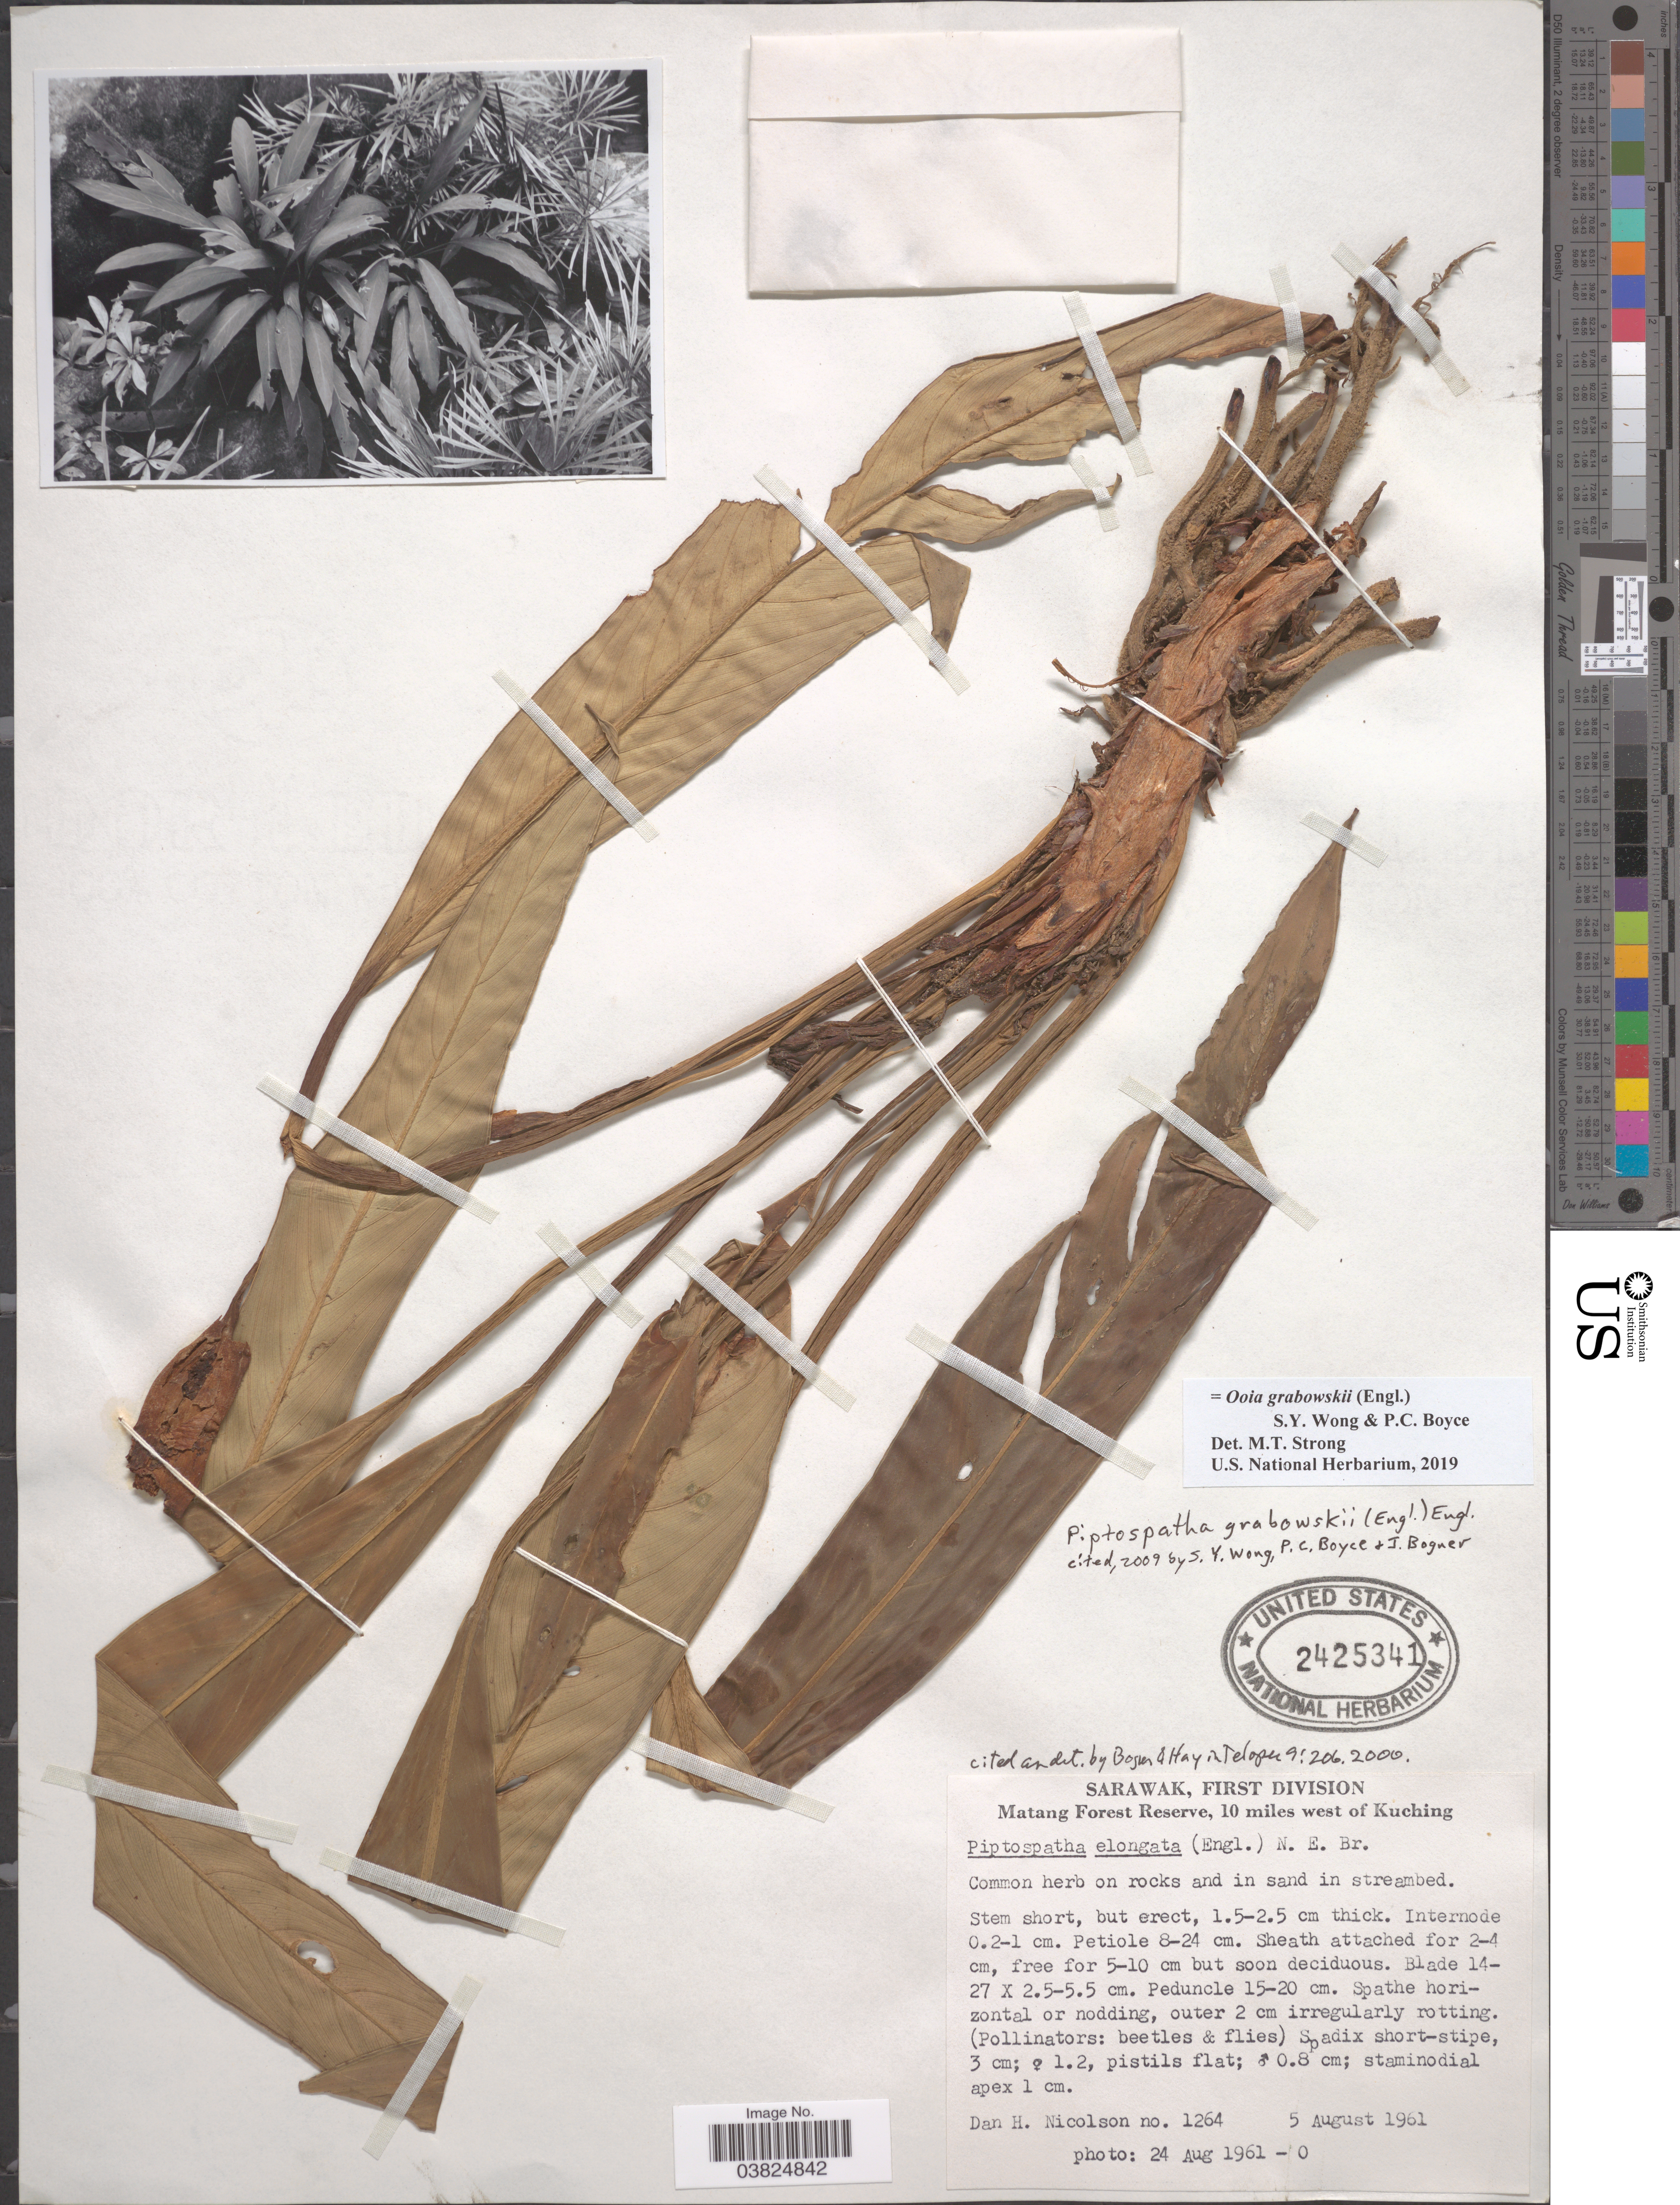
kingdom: Plantae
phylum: Tracheophyta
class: Liliopsida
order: Alismatales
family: Araceae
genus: Ooia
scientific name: Ooia grabowskii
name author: (Engl.) S.Y. Wong & P.C. Boyce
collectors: D. H. Nicolson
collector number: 1264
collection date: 1961-08-05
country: Malaysia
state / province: Sarawak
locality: First Division. Matang Forest Reserve, 10 miles west of Kuching.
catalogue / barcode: US 2425341